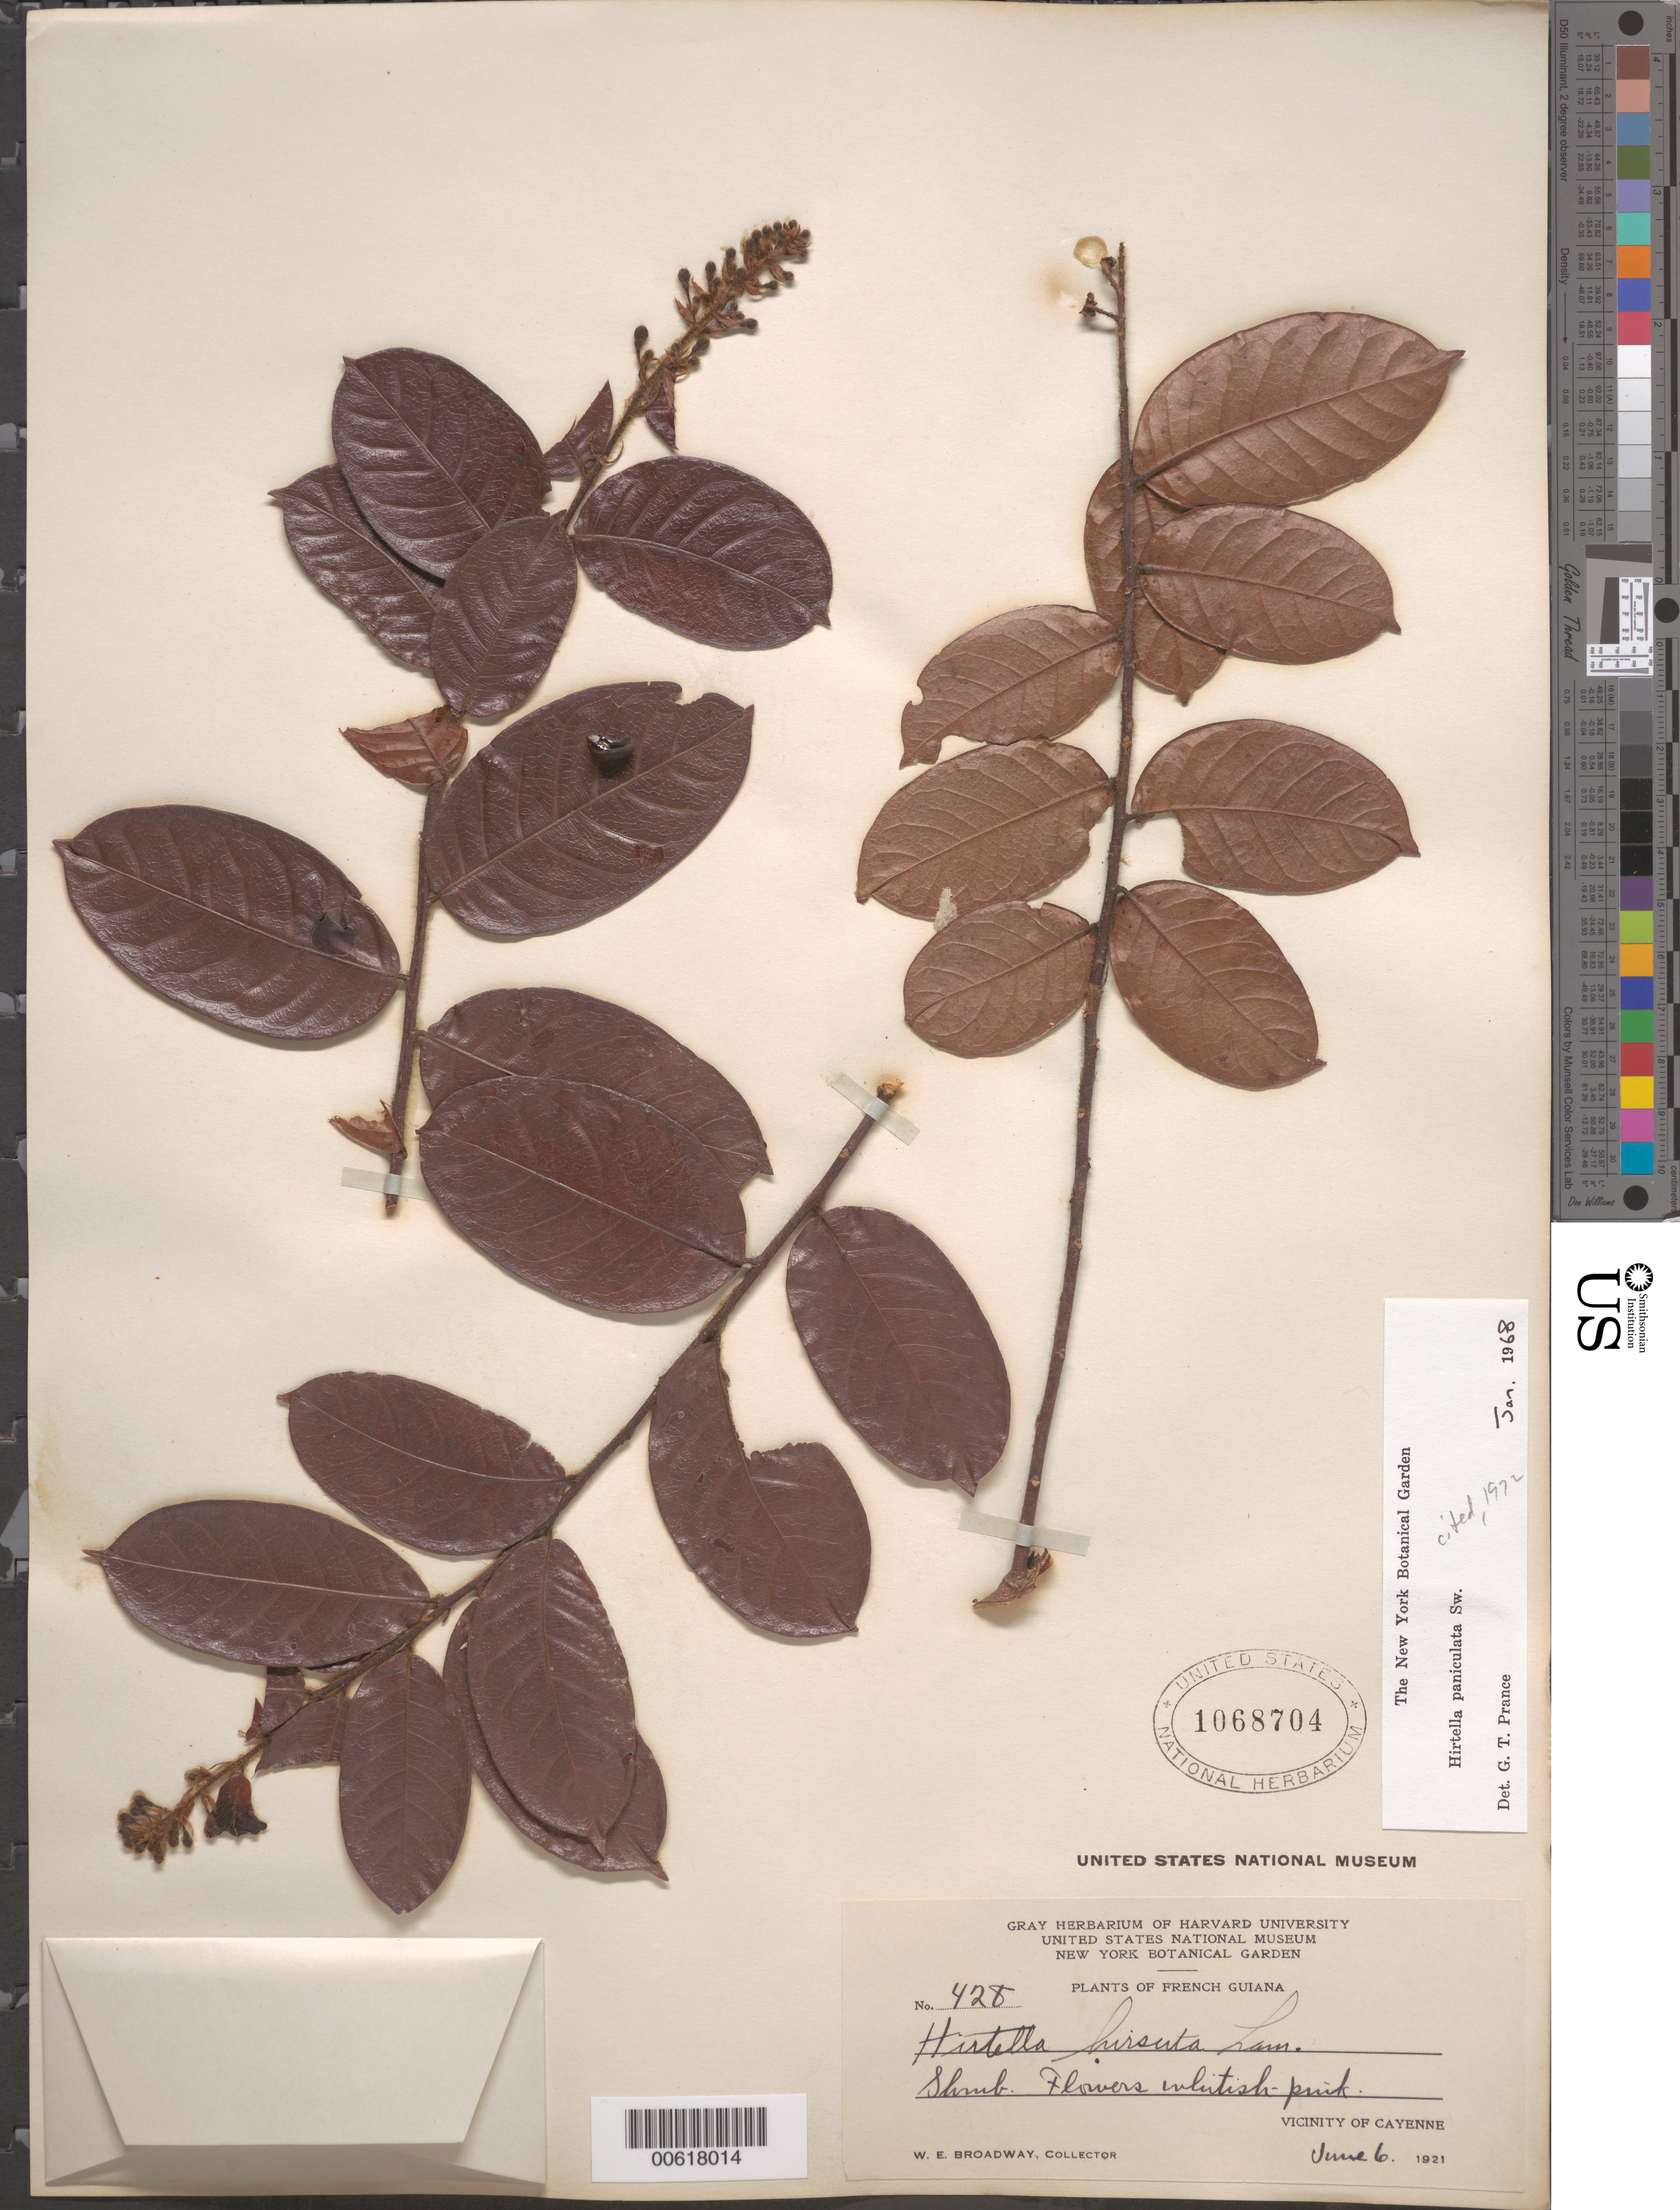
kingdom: Plantae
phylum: Tracheophyta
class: Magnoliopsida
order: Malpighiales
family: Chrysobalanaceae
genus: Hirtella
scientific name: Hirtella paniculata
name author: Sw.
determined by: Prance, G. T.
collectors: W. E. Broadway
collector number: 428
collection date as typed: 6-Jun-21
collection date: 1921-06-06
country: French Guiana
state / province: Cayenne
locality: Cayenne, vic.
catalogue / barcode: US 1068704